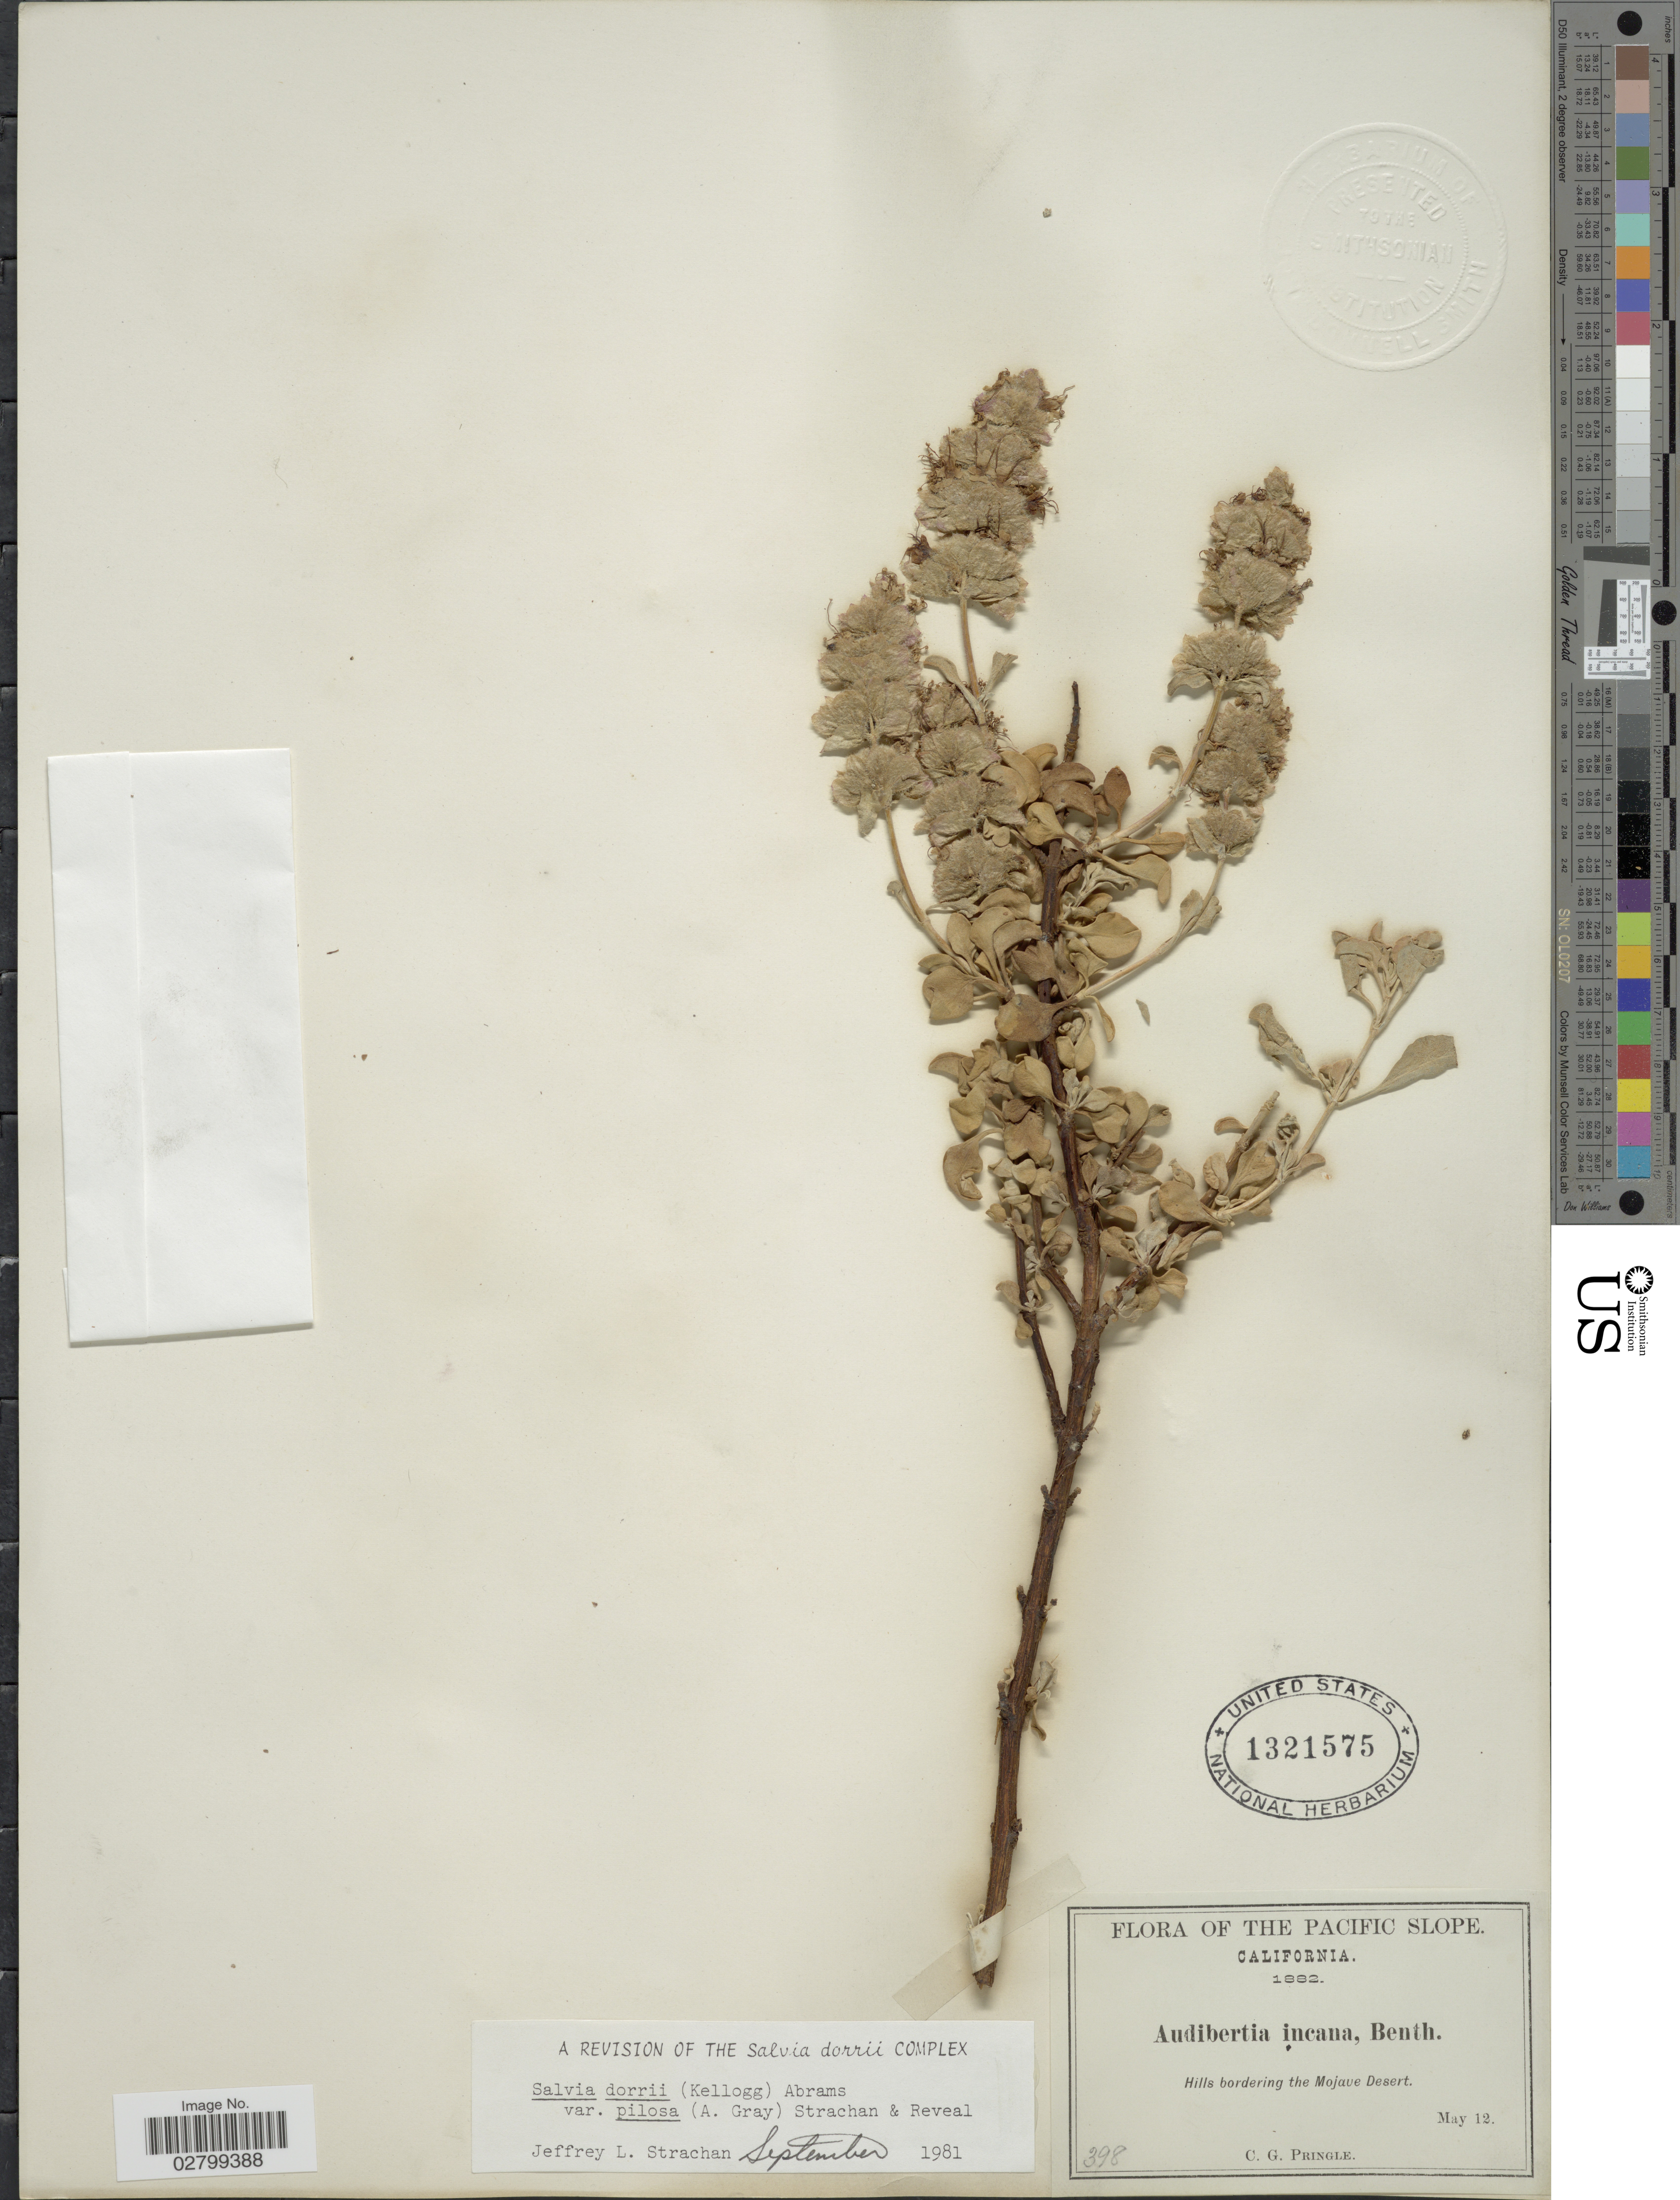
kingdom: Plantae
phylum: Tracheophyta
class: Magnoliopsida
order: Lamiales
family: Lamiaceae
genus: Salvia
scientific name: Salvia dorrii var. pilosa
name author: (A. Gray) Strachan & Reveal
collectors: C. G. Pringle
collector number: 398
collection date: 1882-05-12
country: United States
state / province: California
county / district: San Bernardino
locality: Pacific Slope. Hills bordering to Mojave Desert.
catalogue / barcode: US 1321575